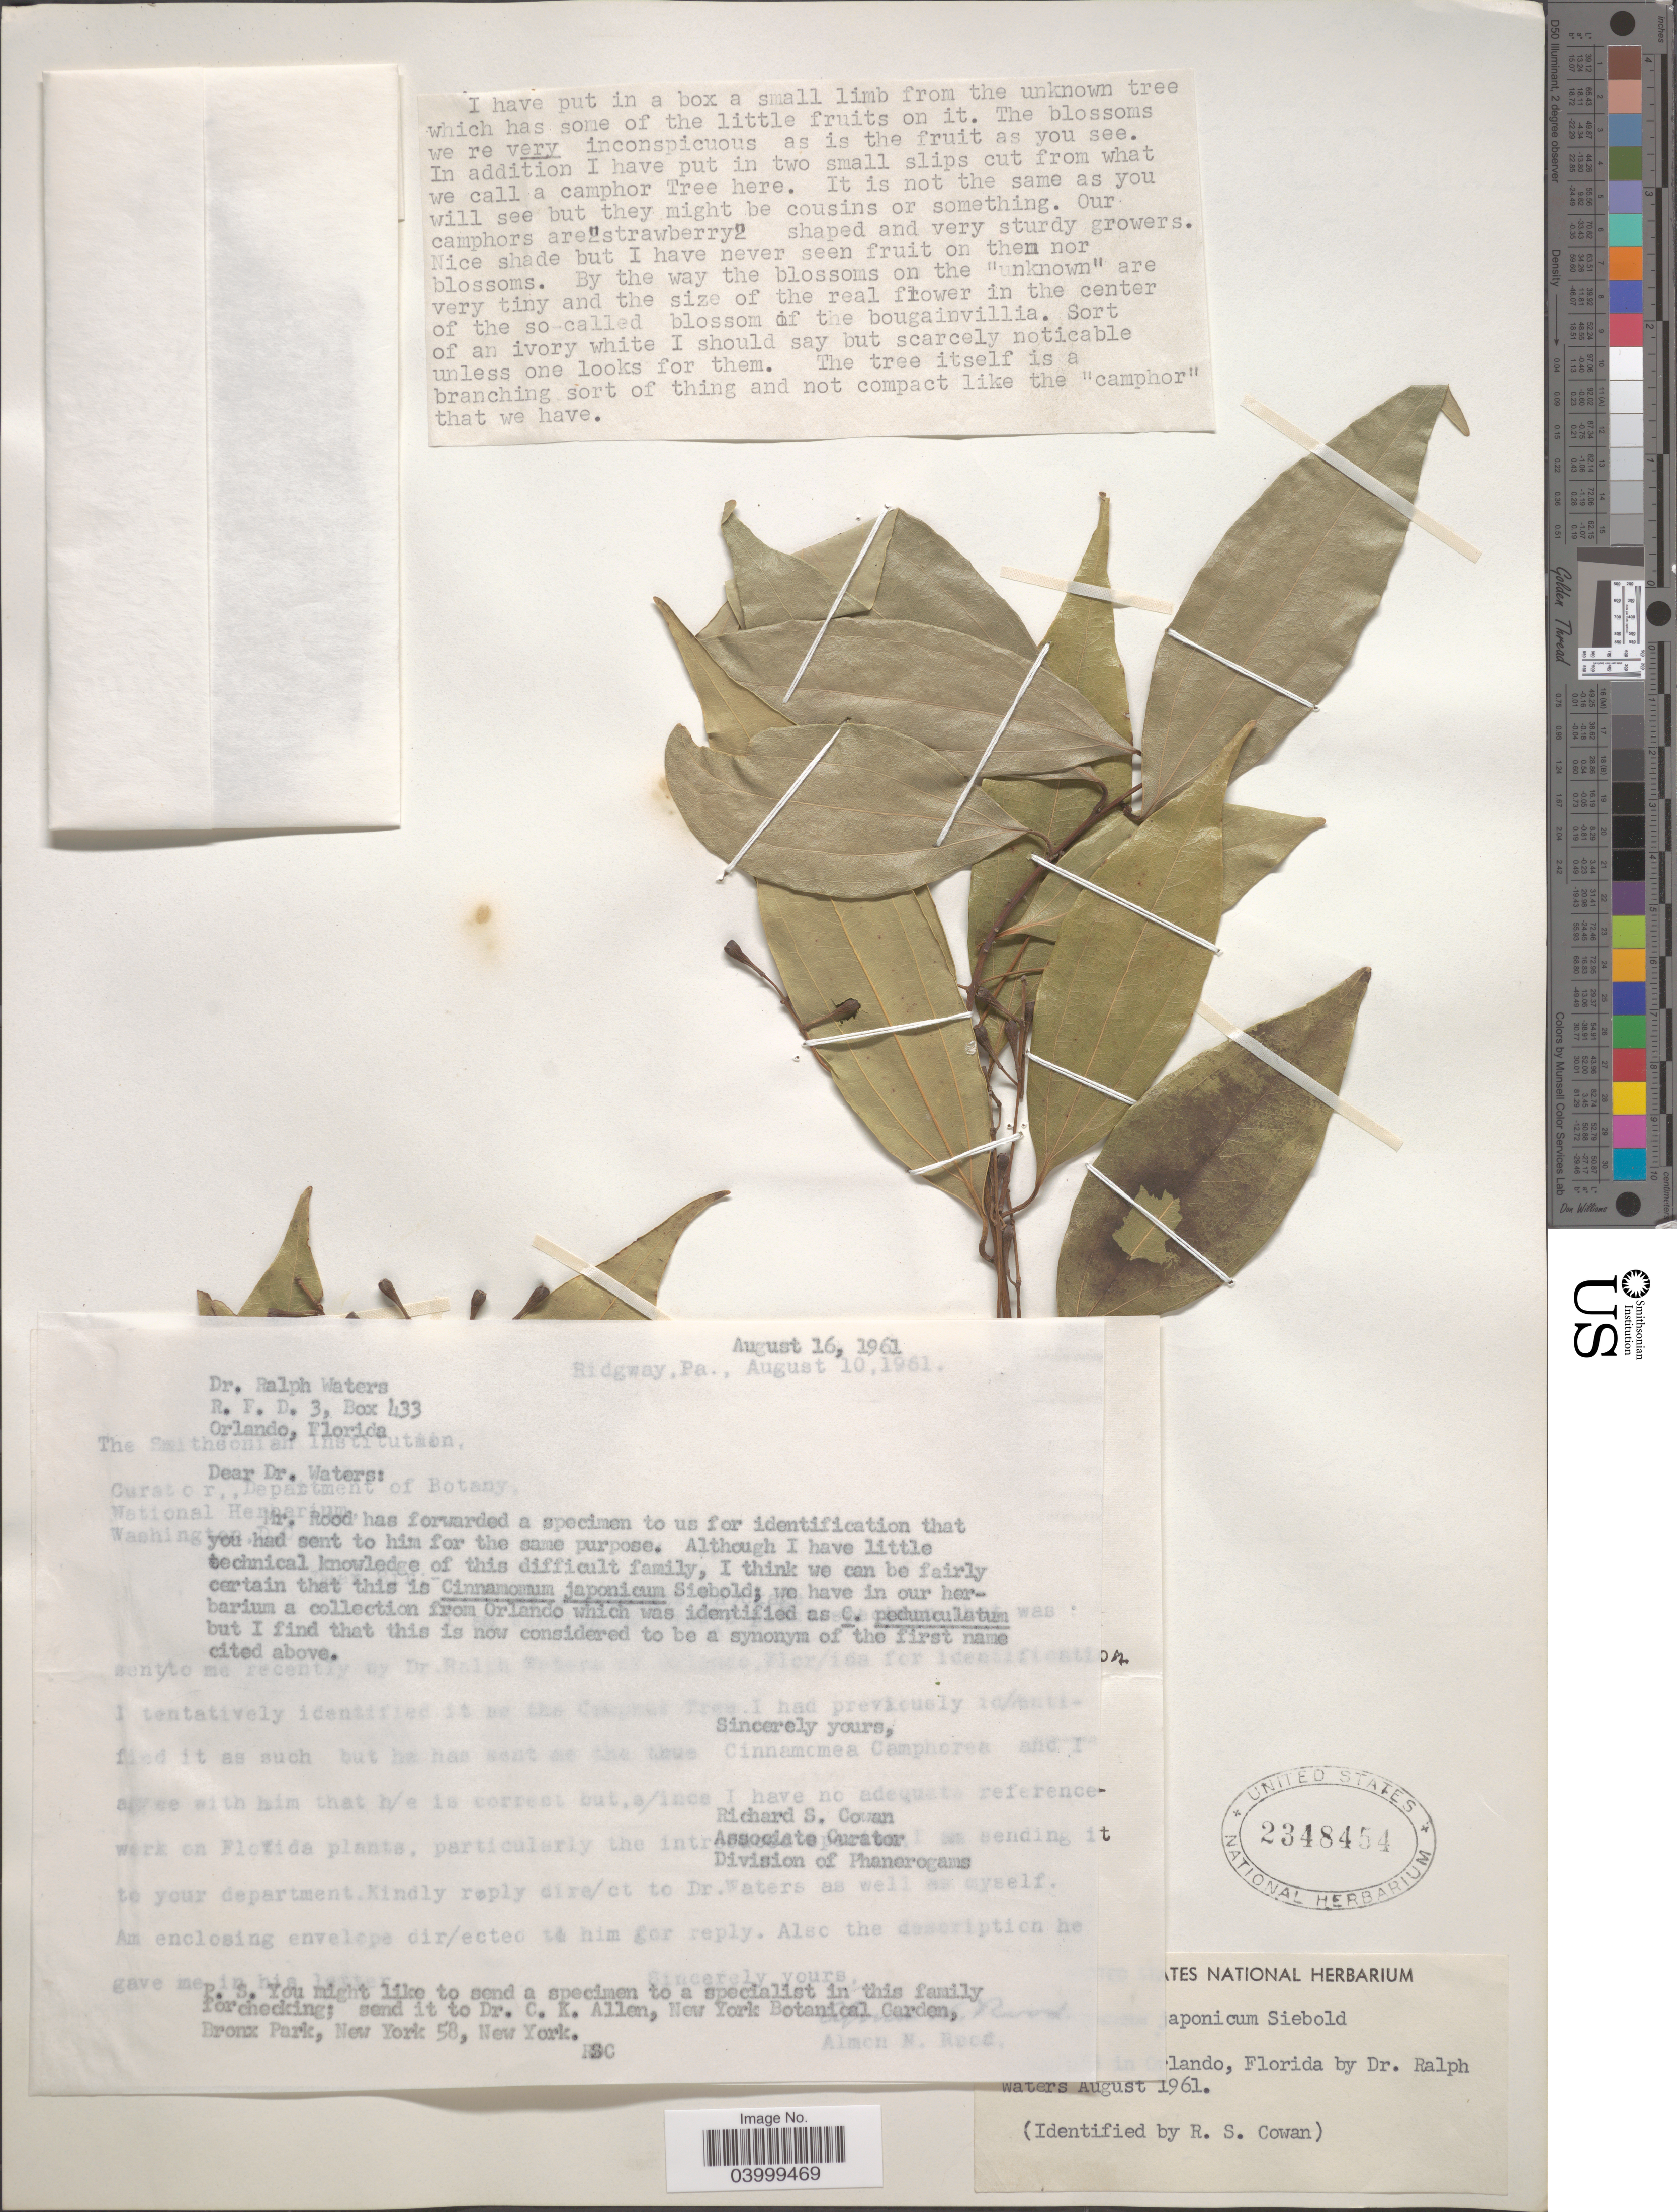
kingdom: Plantae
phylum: Tracheophyta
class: Magnoliopsida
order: Laurales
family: Lauraceae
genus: Cinnamomum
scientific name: Cinnamomum pedunculatum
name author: (Thunb.) J. Presl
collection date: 1961-08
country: United States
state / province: Florida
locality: [illegible text] In Orlando.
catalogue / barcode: US 2348454